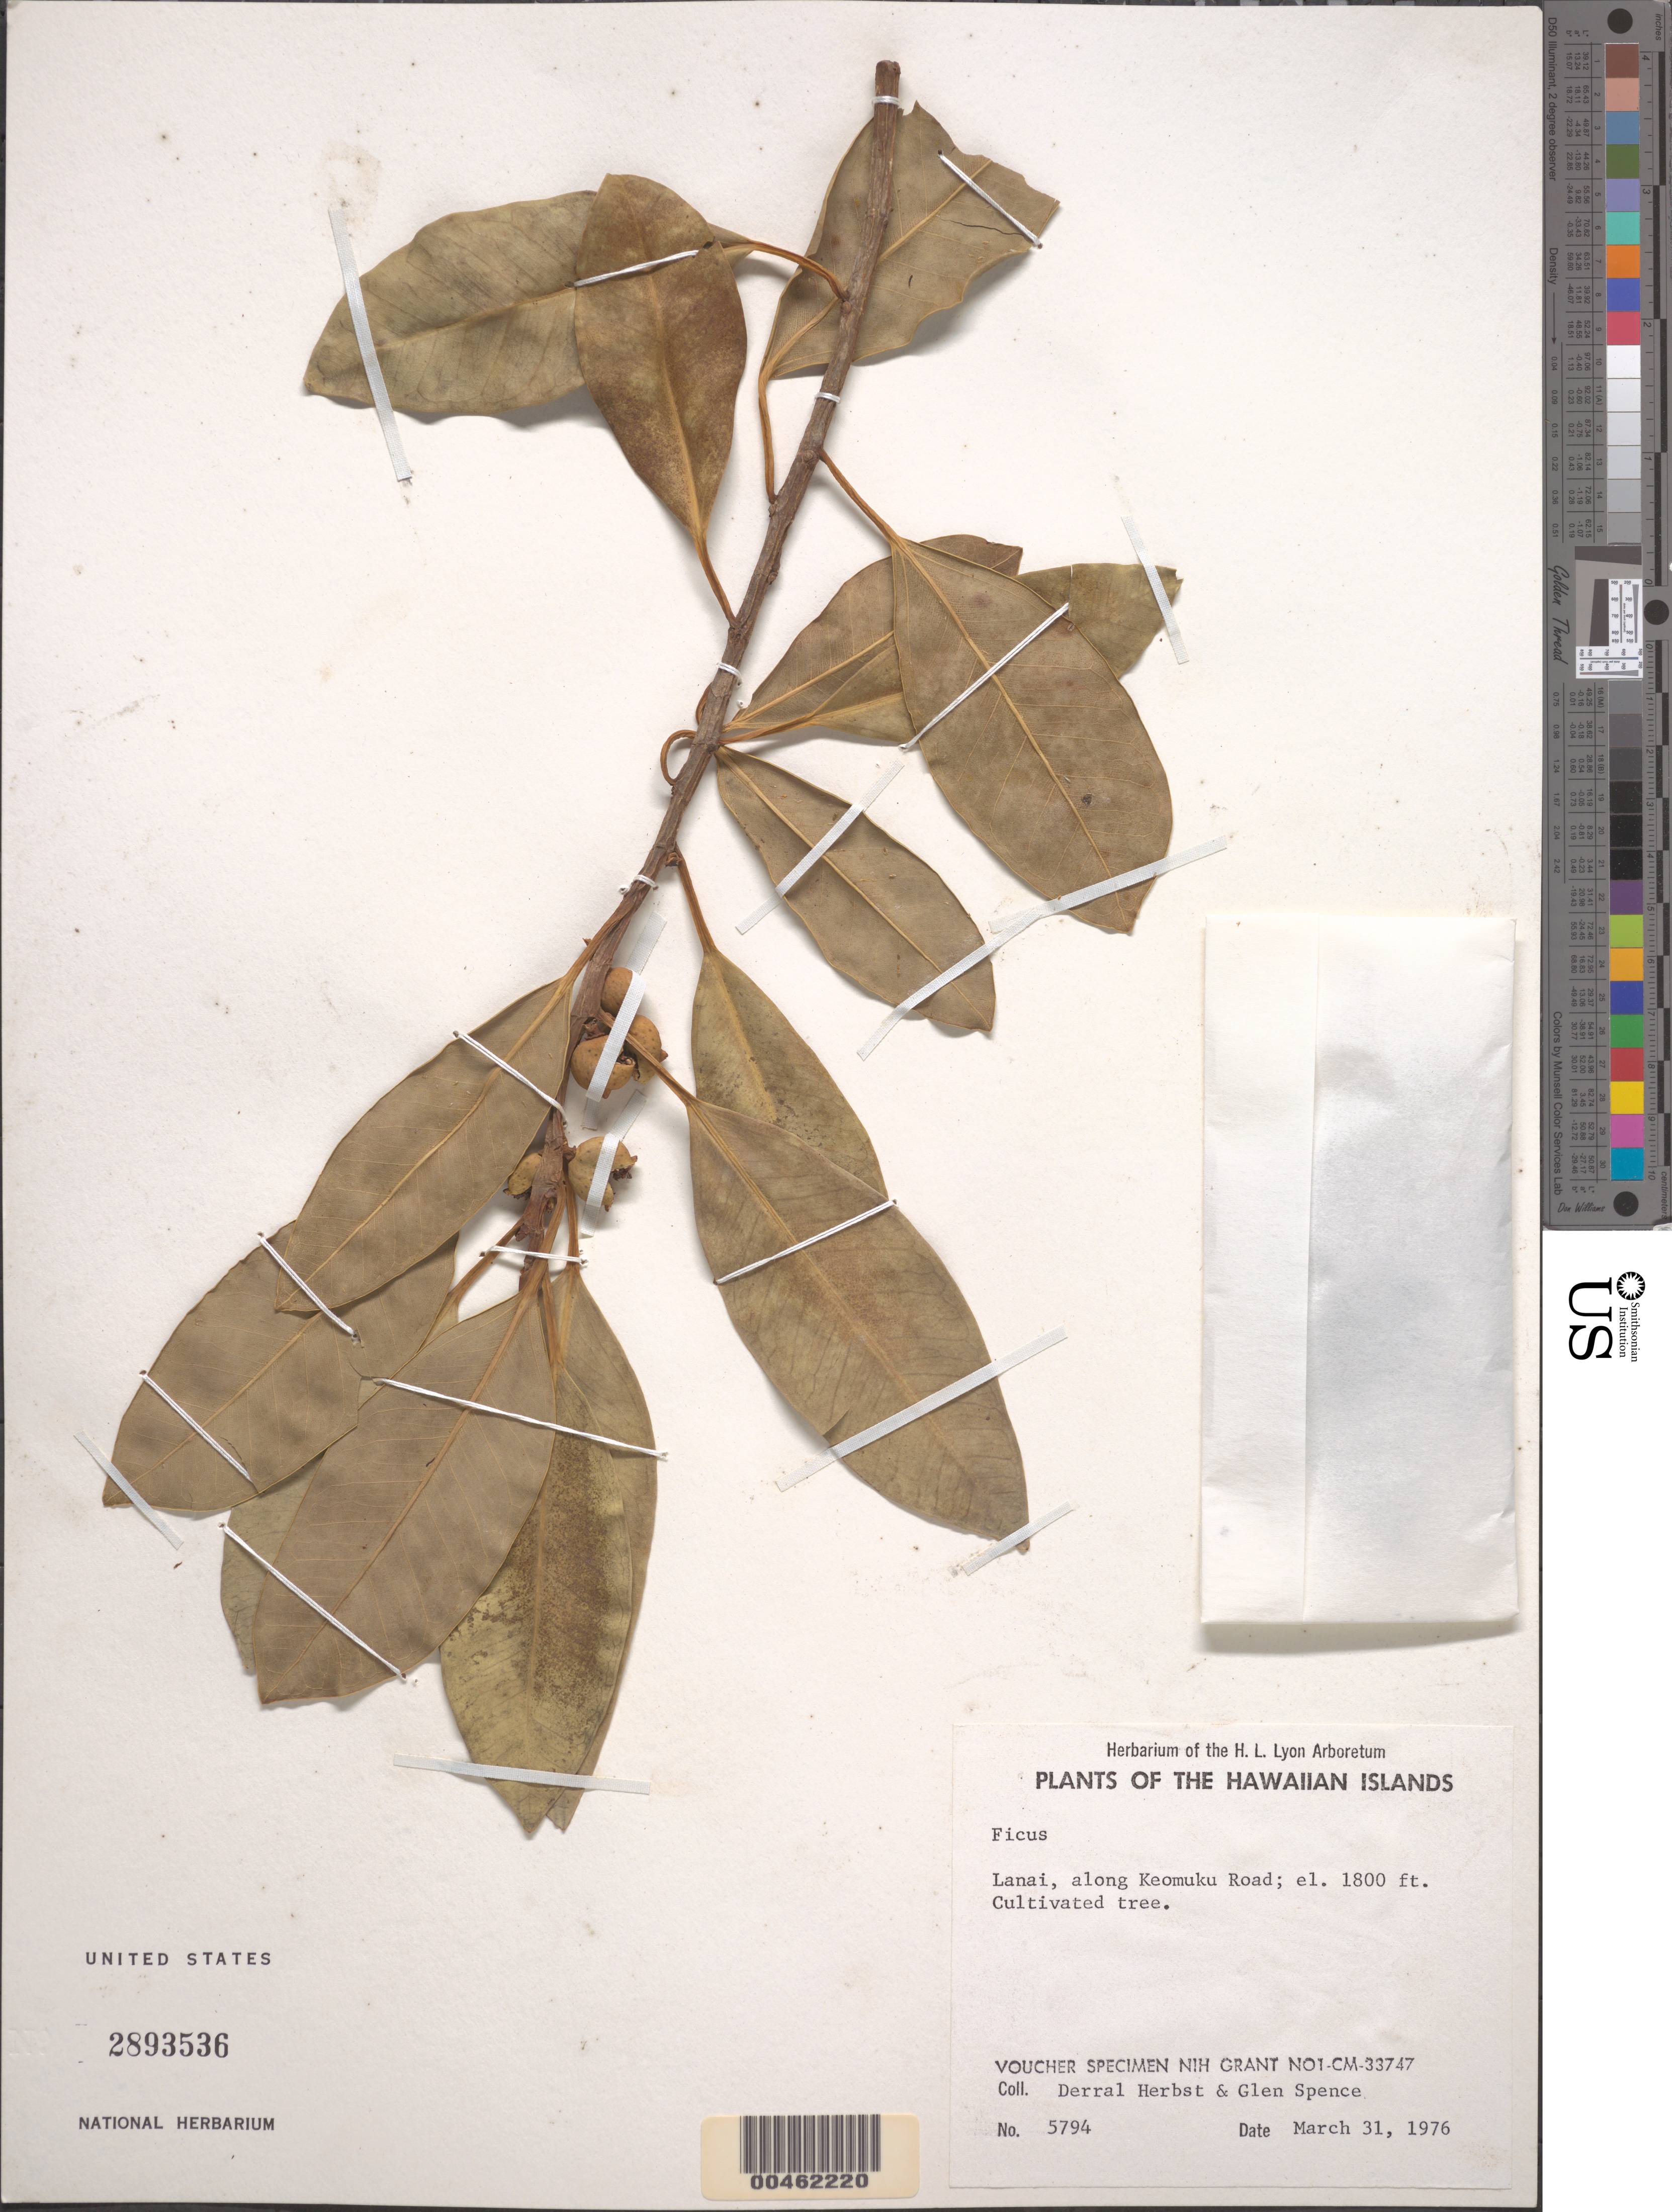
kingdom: Plantae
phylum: Tracheophyta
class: Magnoliopsida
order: Rosales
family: Moraceae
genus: Ficus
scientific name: Ficus sp.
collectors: D. R. Herbst & G. Spence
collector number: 5794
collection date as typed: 31 Mar 1976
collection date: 1976-03-31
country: United States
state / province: Hawaii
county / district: Maui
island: Lana'i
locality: Along Keomuku Road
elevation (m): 549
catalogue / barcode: US 2893536